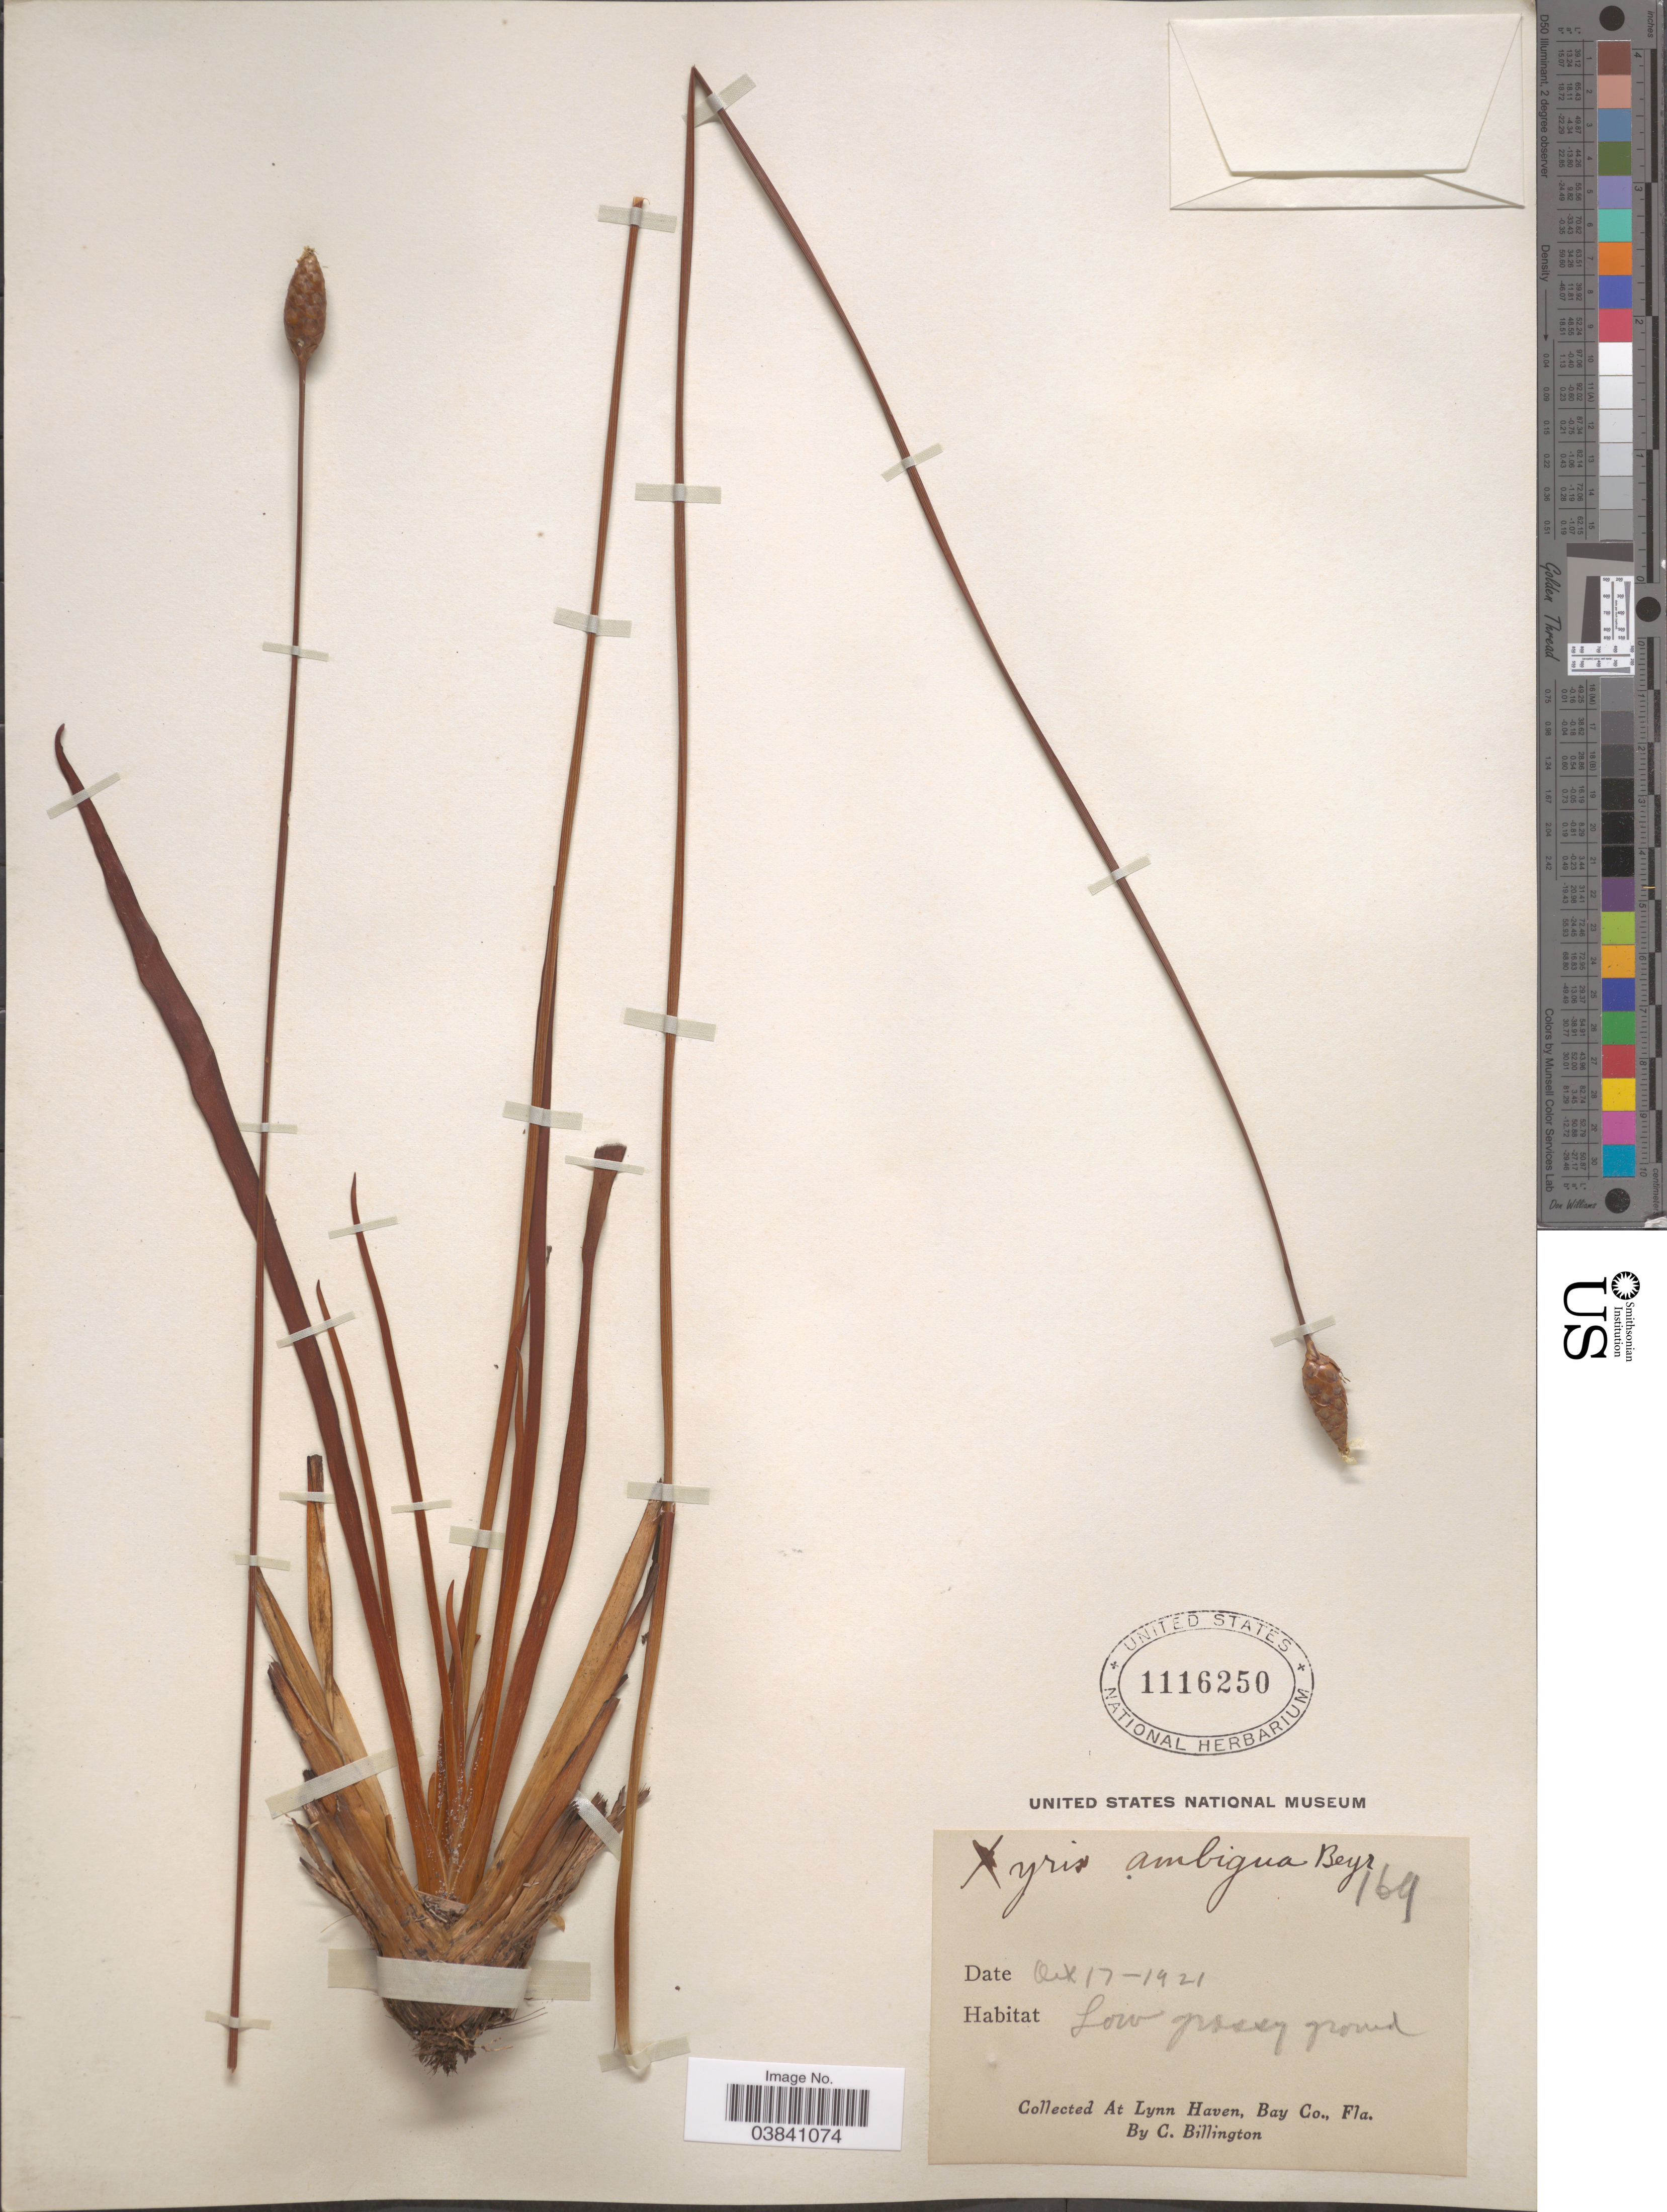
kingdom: Plantae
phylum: Tracheophyta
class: Liliopsida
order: Poales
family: Xyridaceae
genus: Xyris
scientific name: Xyris ambigua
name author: Beyr. ex Kunth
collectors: C. Billington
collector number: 169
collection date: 1921-10-17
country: United States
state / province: Florida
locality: At Lynn Haven, Bay Co.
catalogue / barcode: US 1116250